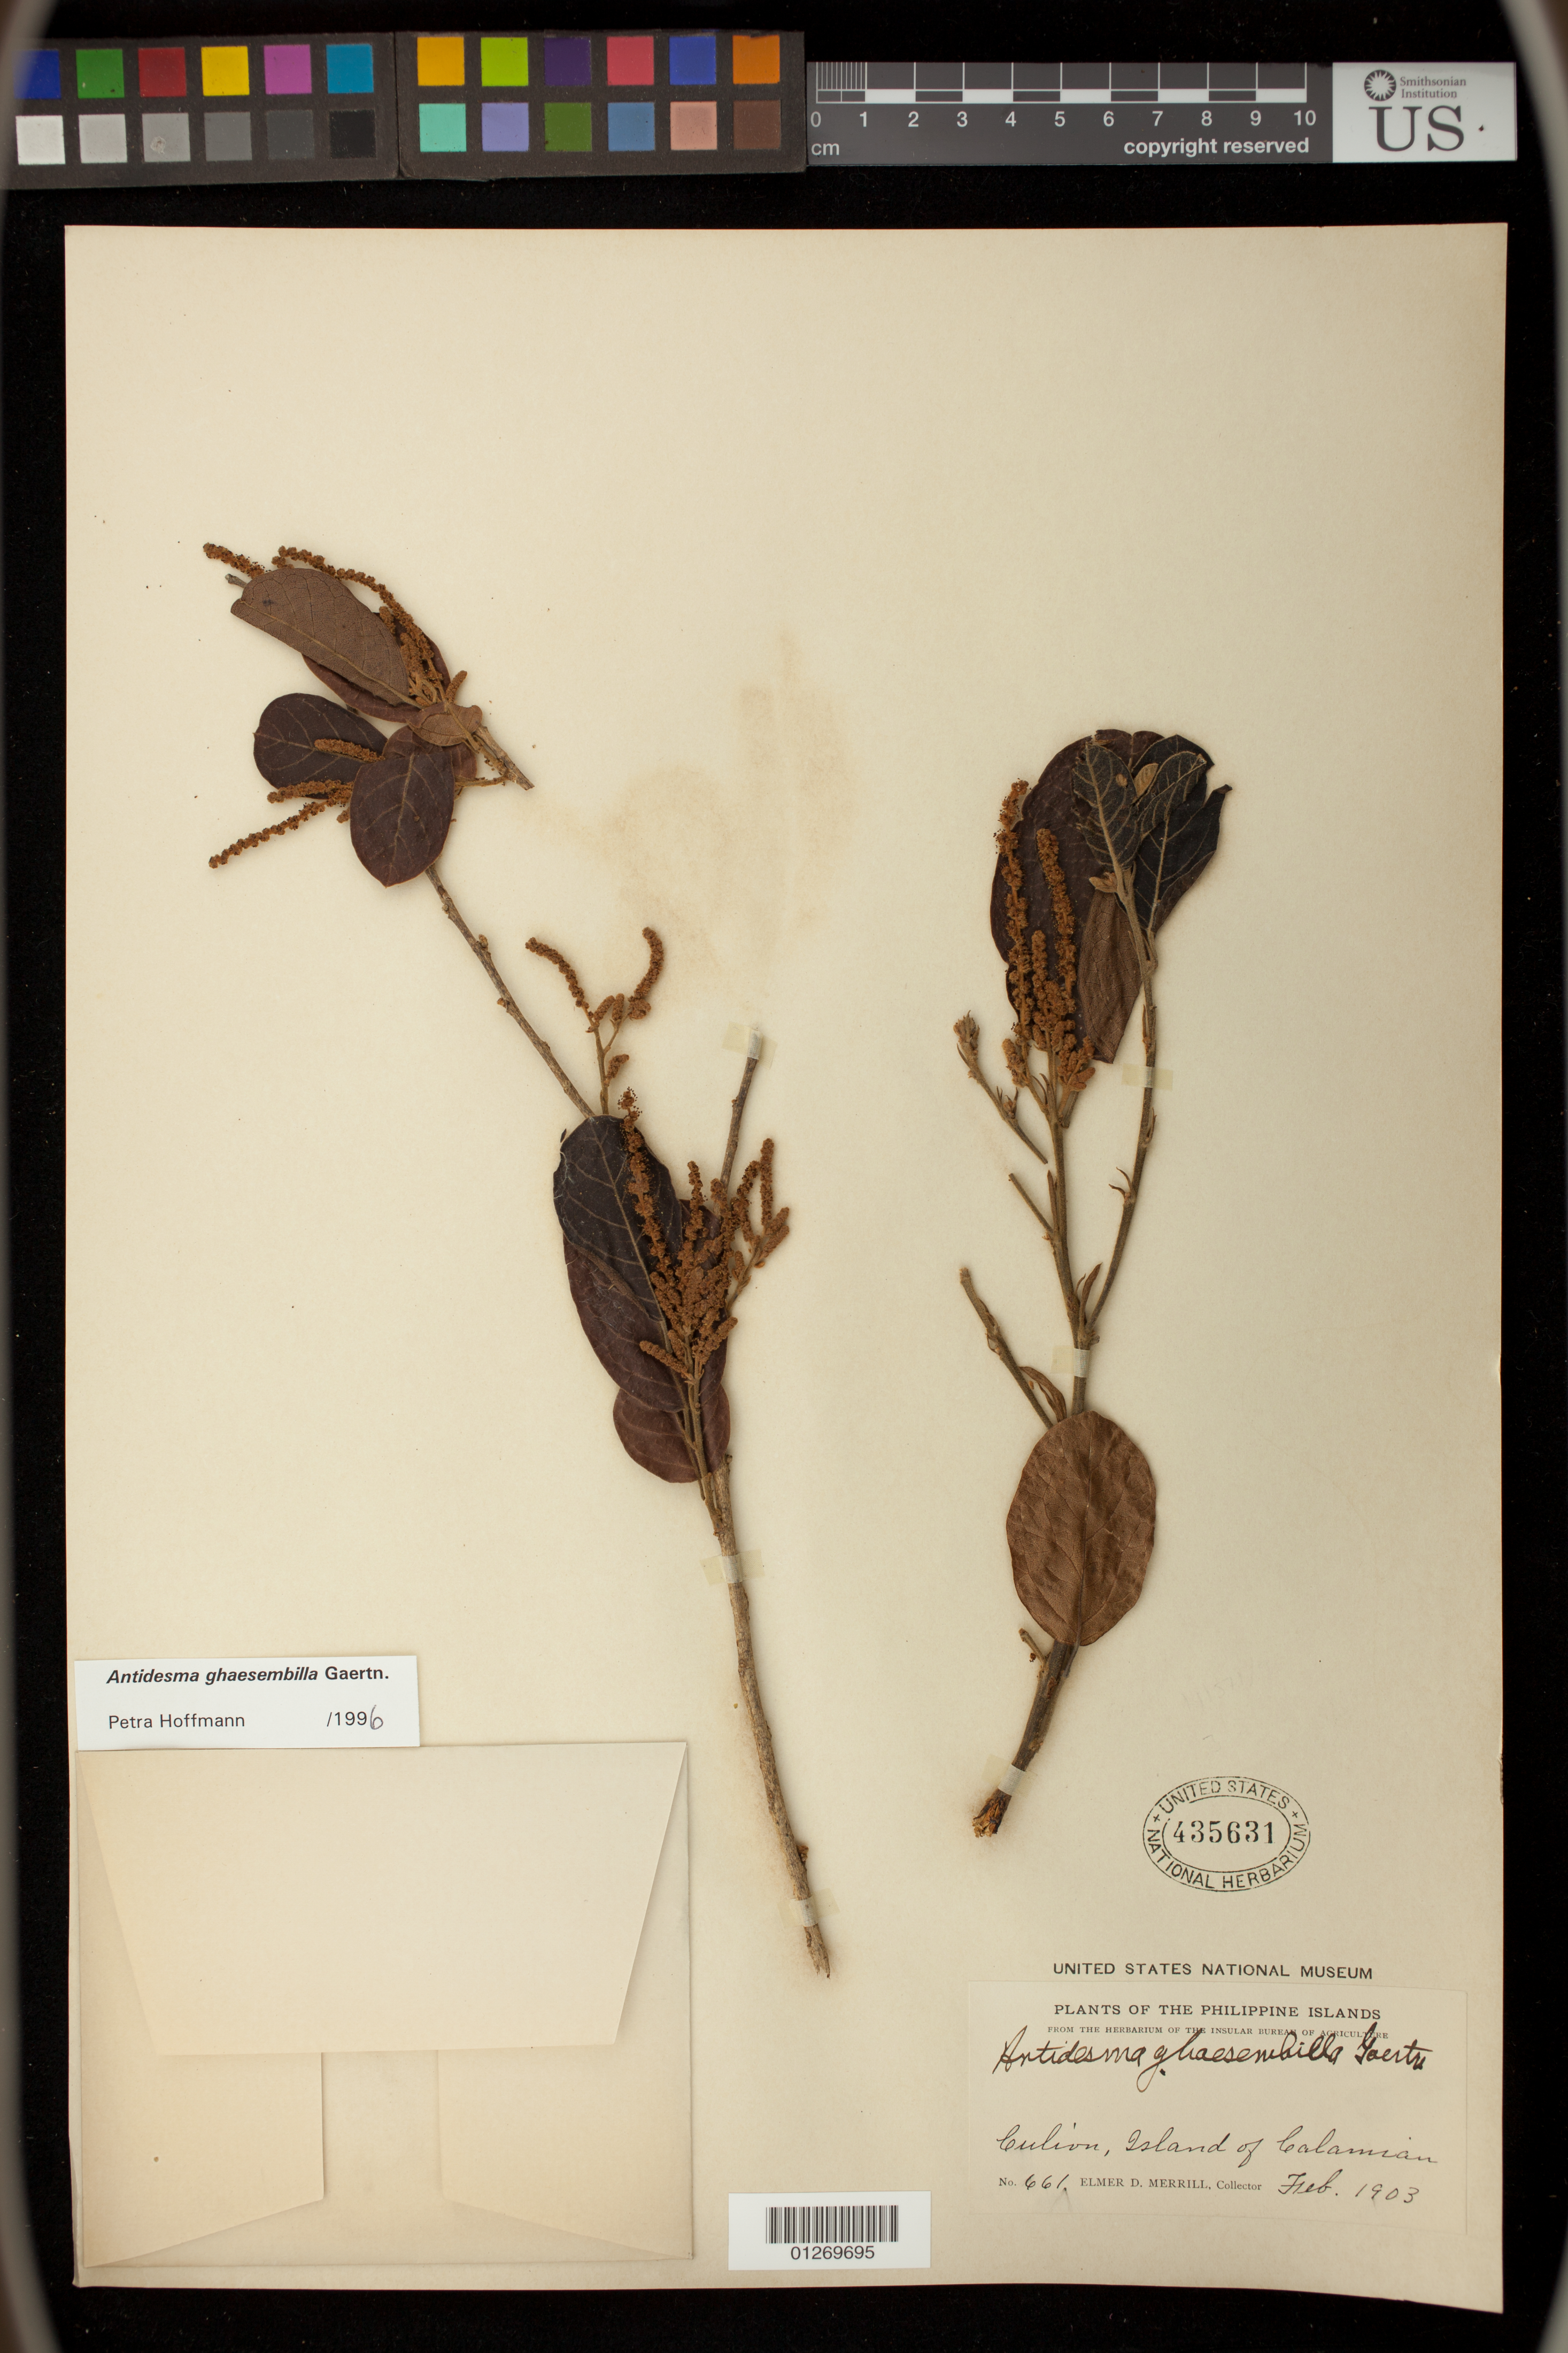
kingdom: Plantae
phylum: Tracheophyta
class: Magnoliopsida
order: Malpighiales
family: Phyllanthaceae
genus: Antidesma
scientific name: Antidesma ghaesembilla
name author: Gaertn.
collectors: E. D. Merrill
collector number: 661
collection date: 1903-02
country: Philippines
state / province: Mimaropa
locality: Culion, Island of Calamian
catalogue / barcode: US 435631